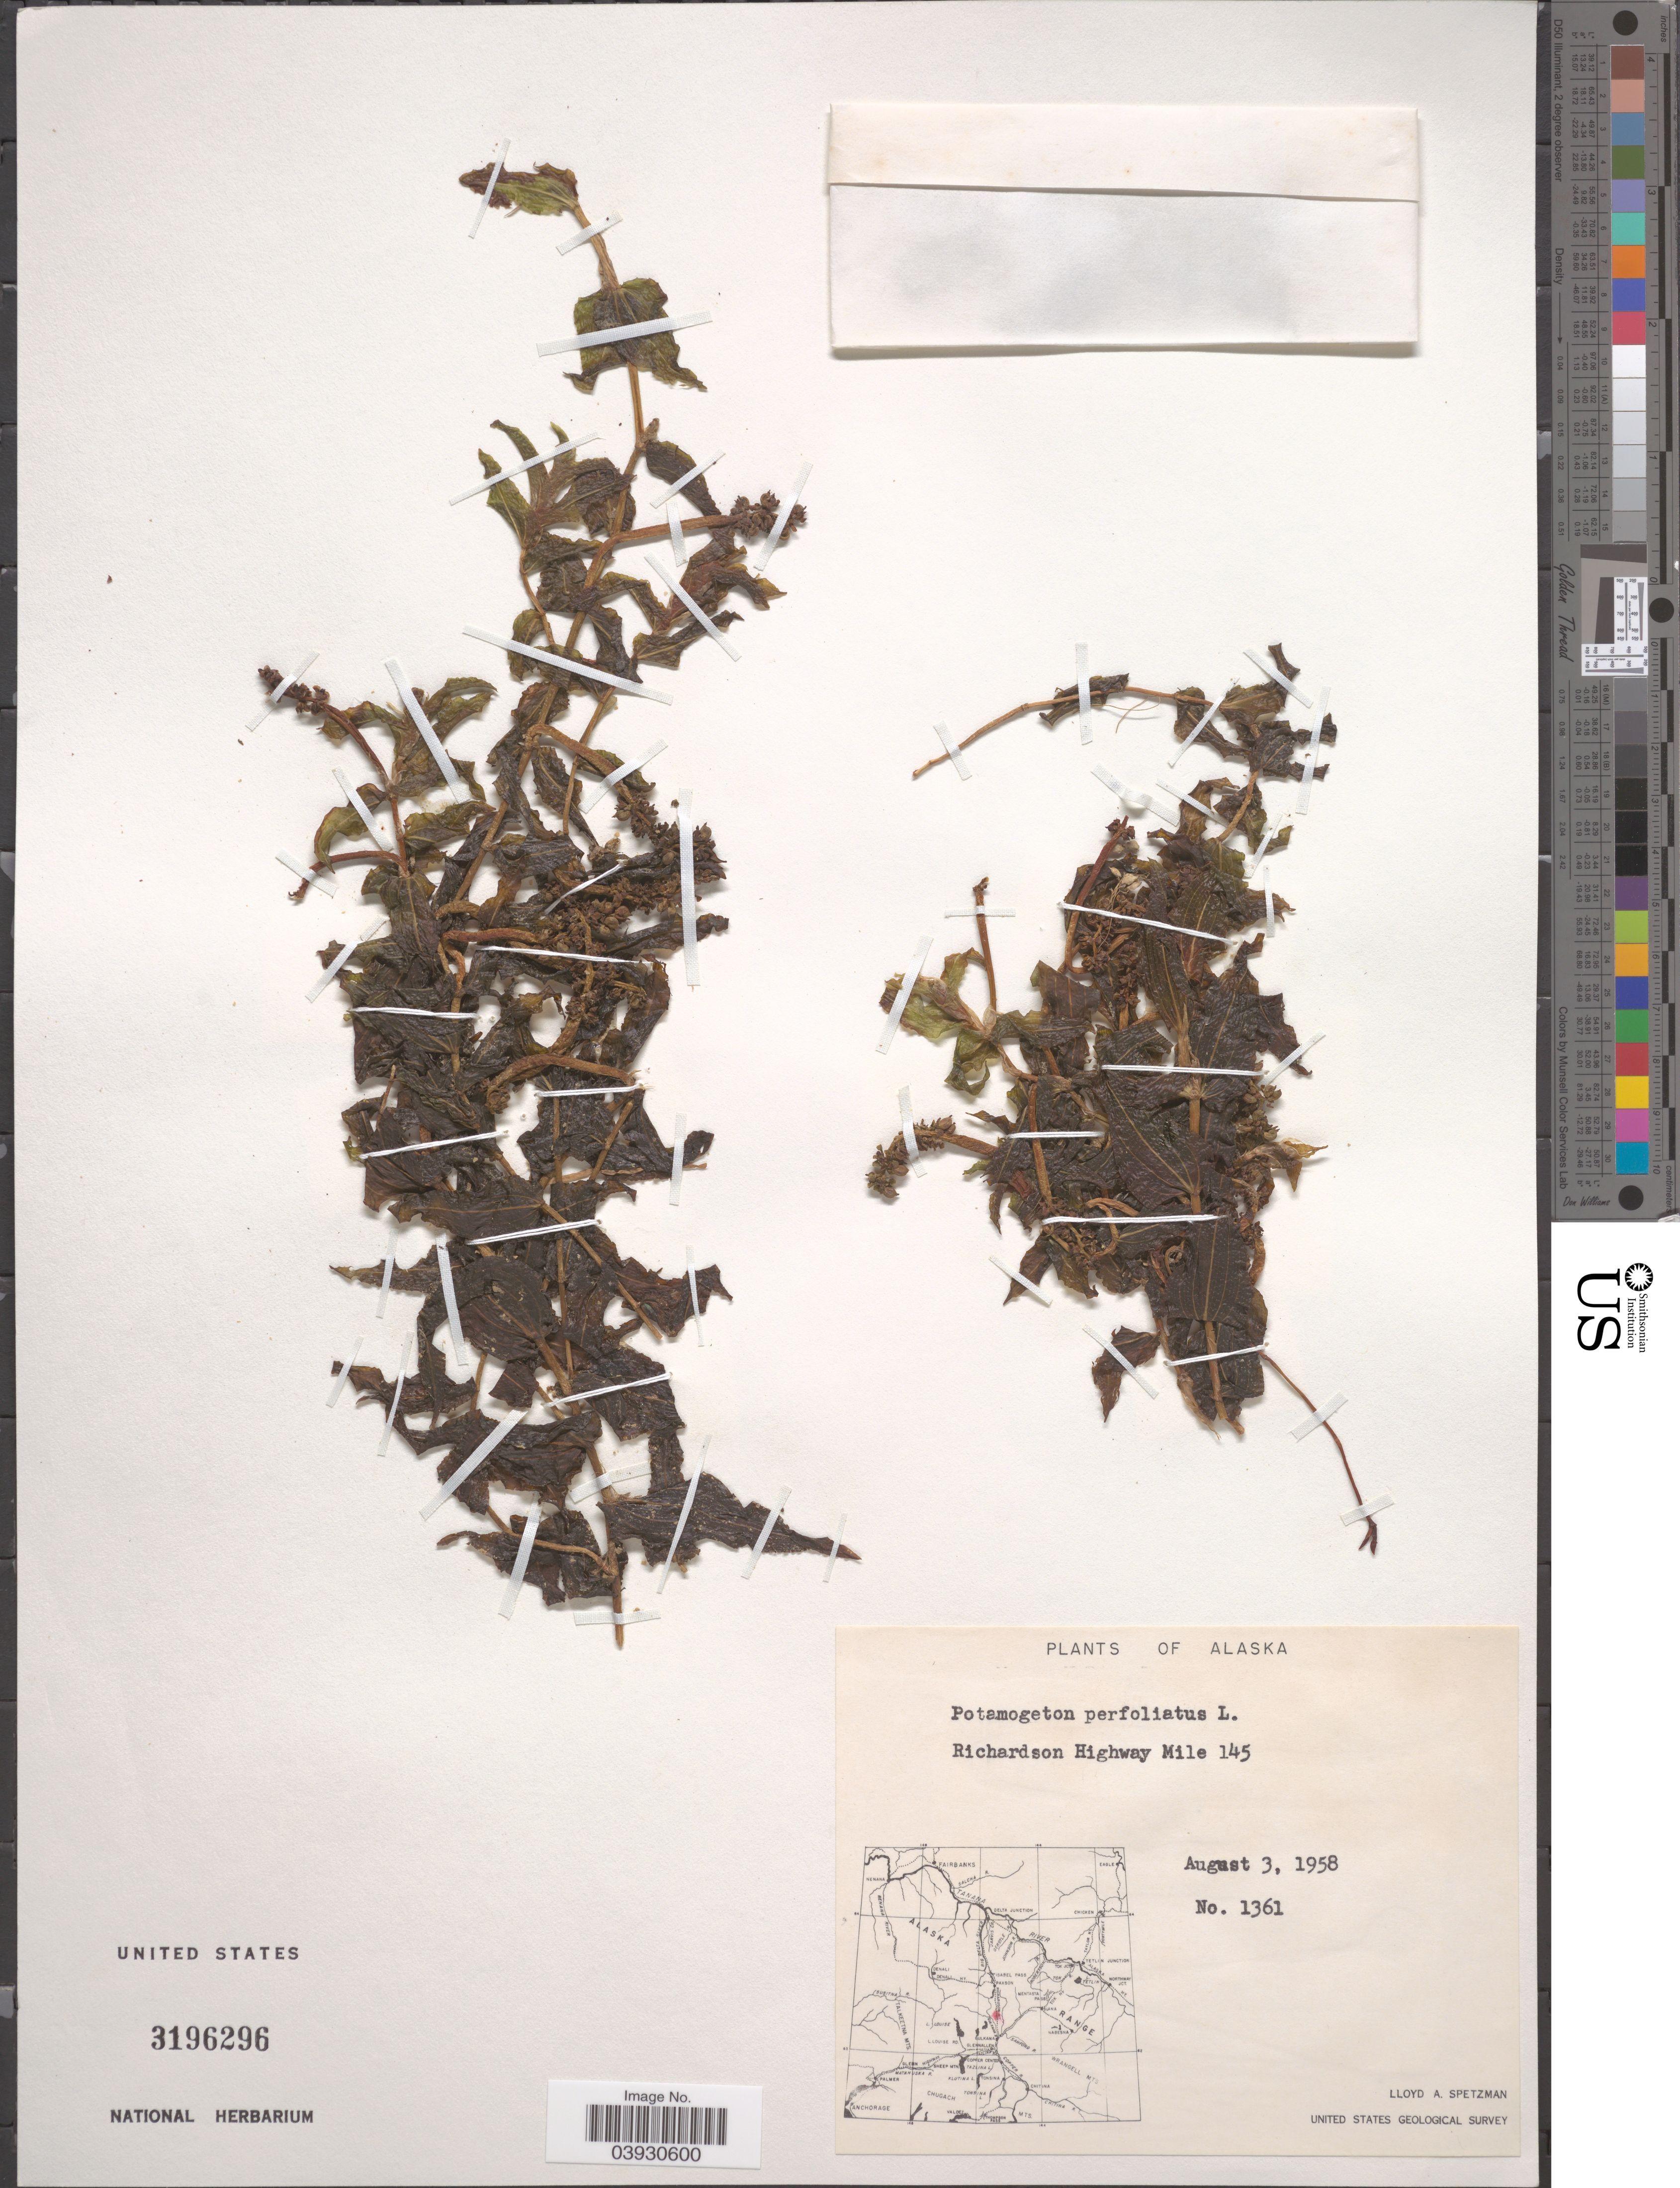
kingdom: Plantae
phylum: Tracheophyta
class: Liliopsida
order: Alismatales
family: Potamogetonaceae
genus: Potamogeton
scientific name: Potamogeton perfoliatus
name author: L.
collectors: L. Spetzman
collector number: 1361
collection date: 1958-08-03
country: United States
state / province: Alaska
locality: Richardson Highway Mile 145.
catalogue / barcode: US 3196296